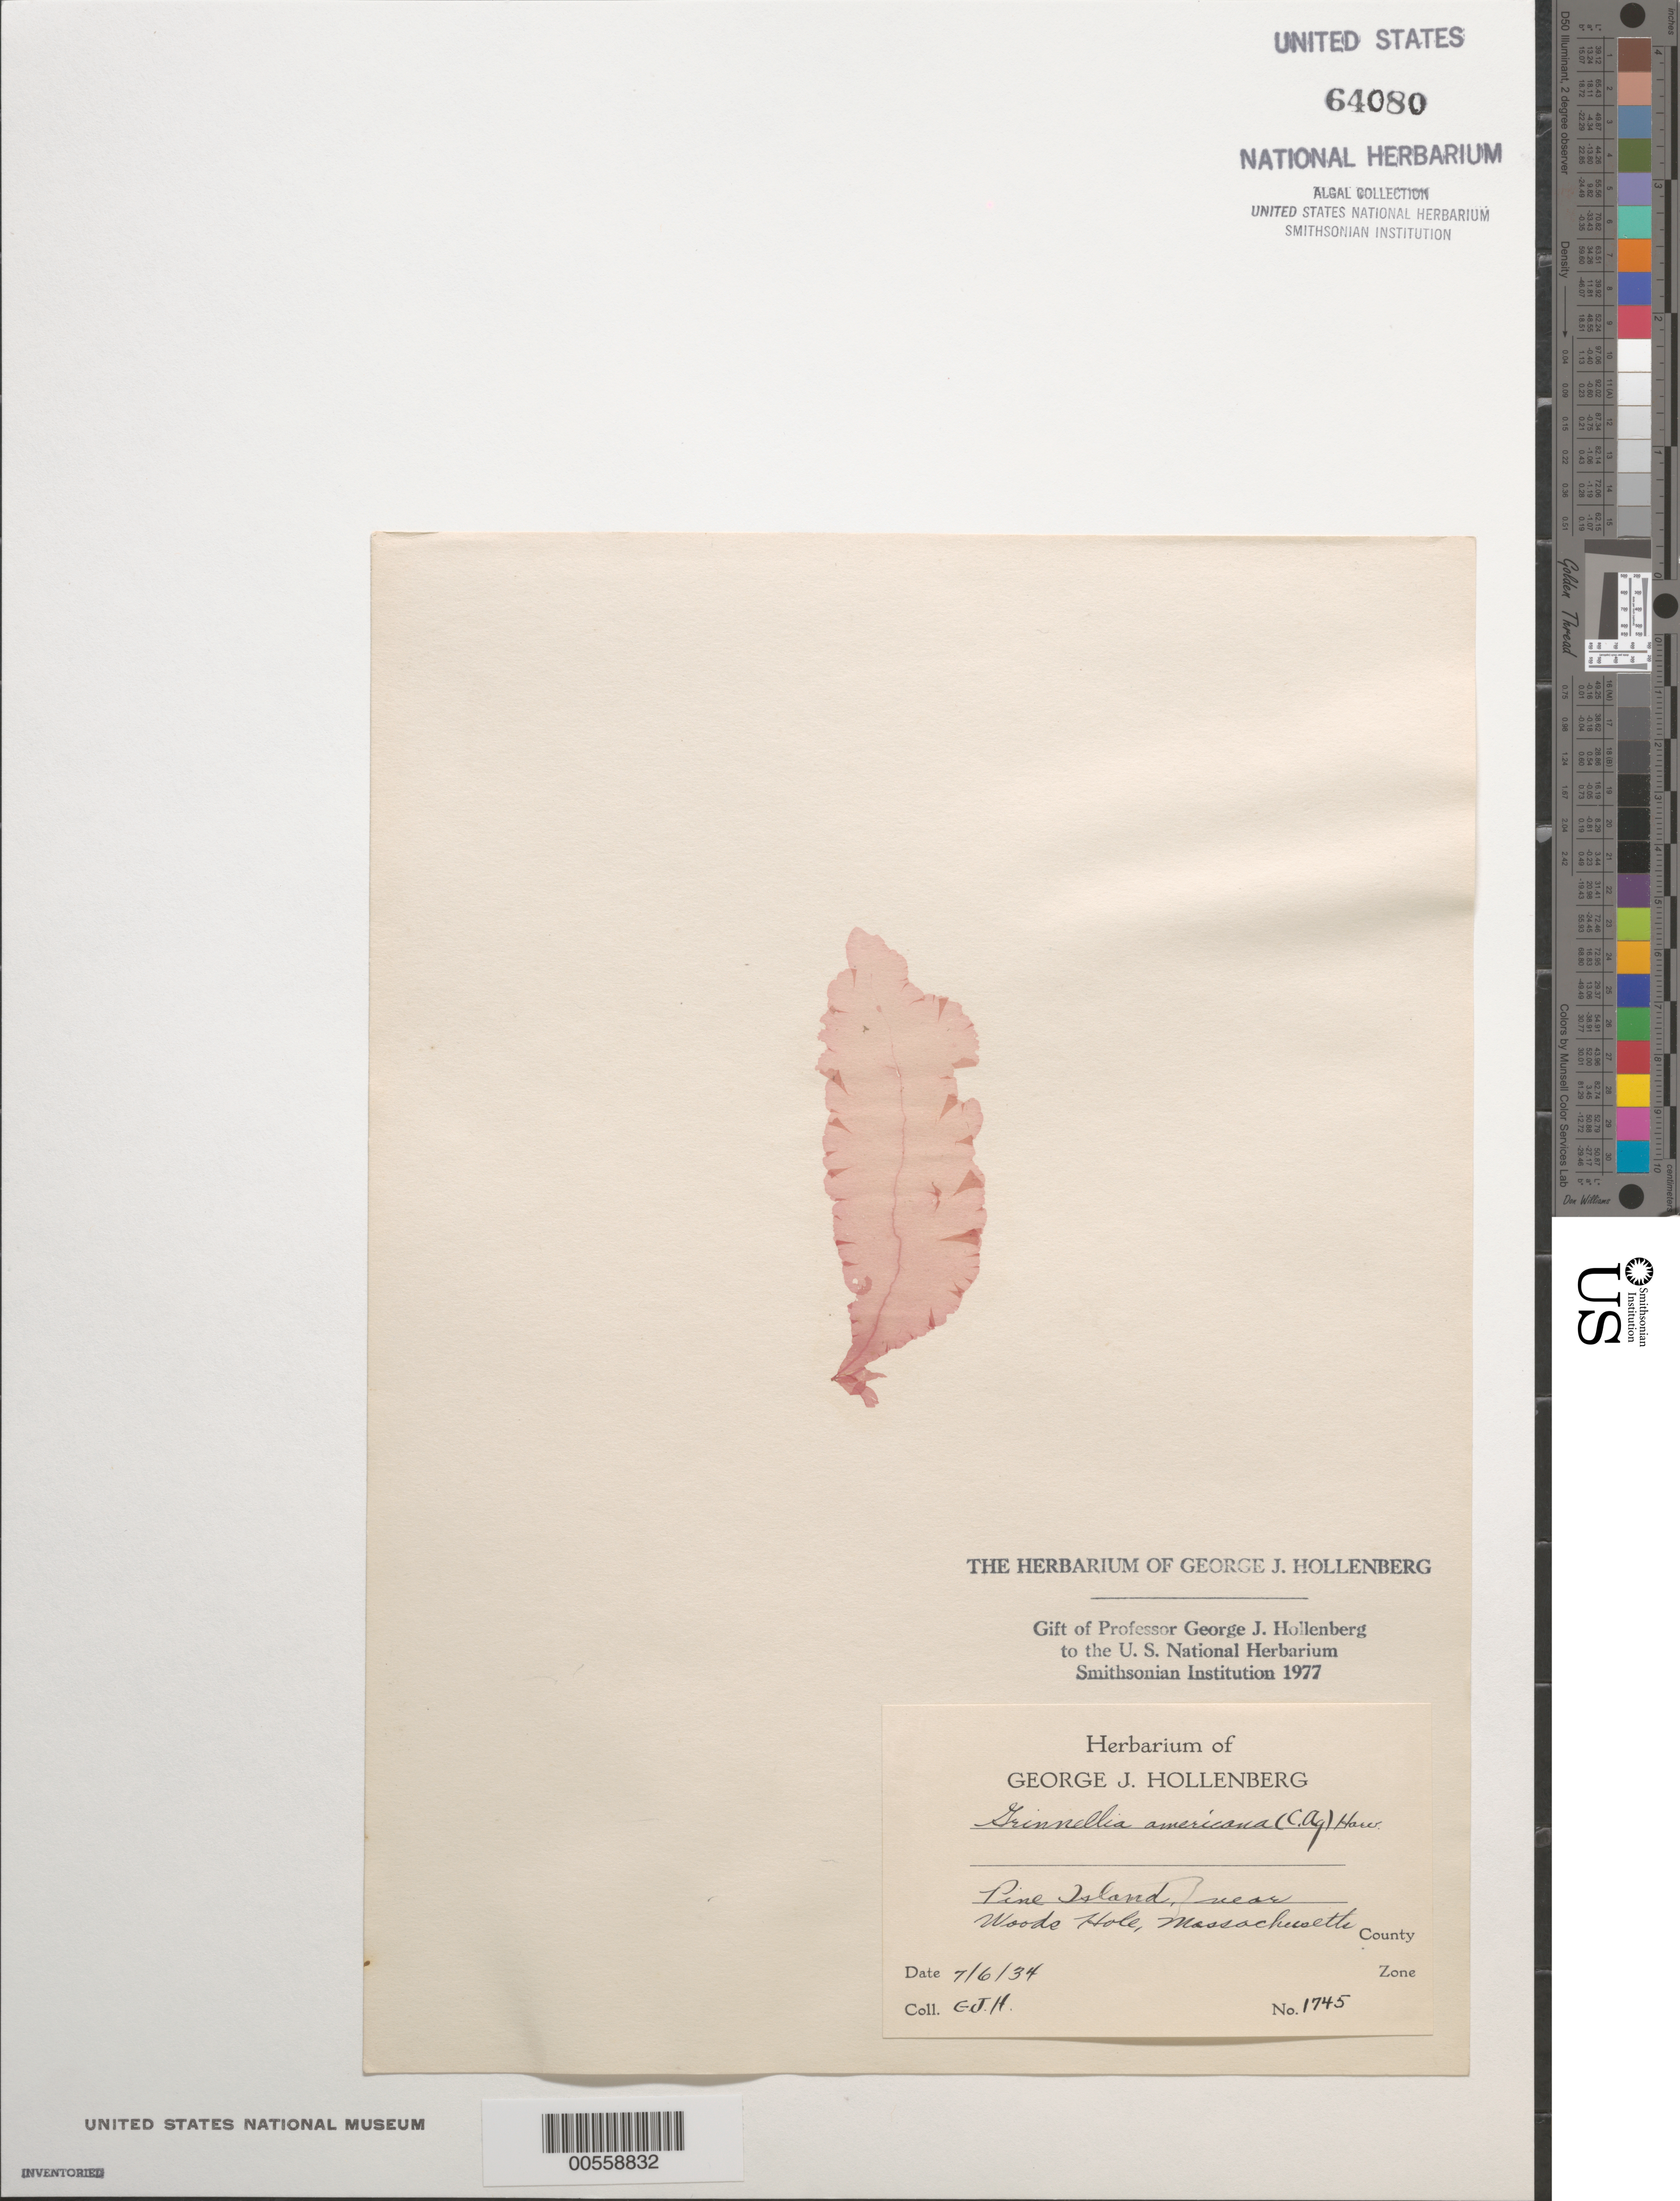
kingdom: Plantae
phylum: Rhodophyta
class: Florideophyceae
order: Ceramiales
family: Delesseriaceae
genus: Grinnellia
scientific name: Grinnellia americana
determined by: Hollenberg, George J.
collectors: G. Hollenberg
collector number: GJH 1745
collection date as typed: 06 Jul 1934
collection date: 1934-07-06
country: United States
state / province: Massachusetts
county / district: Dukes County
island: Pine Island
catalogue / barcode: US 64080